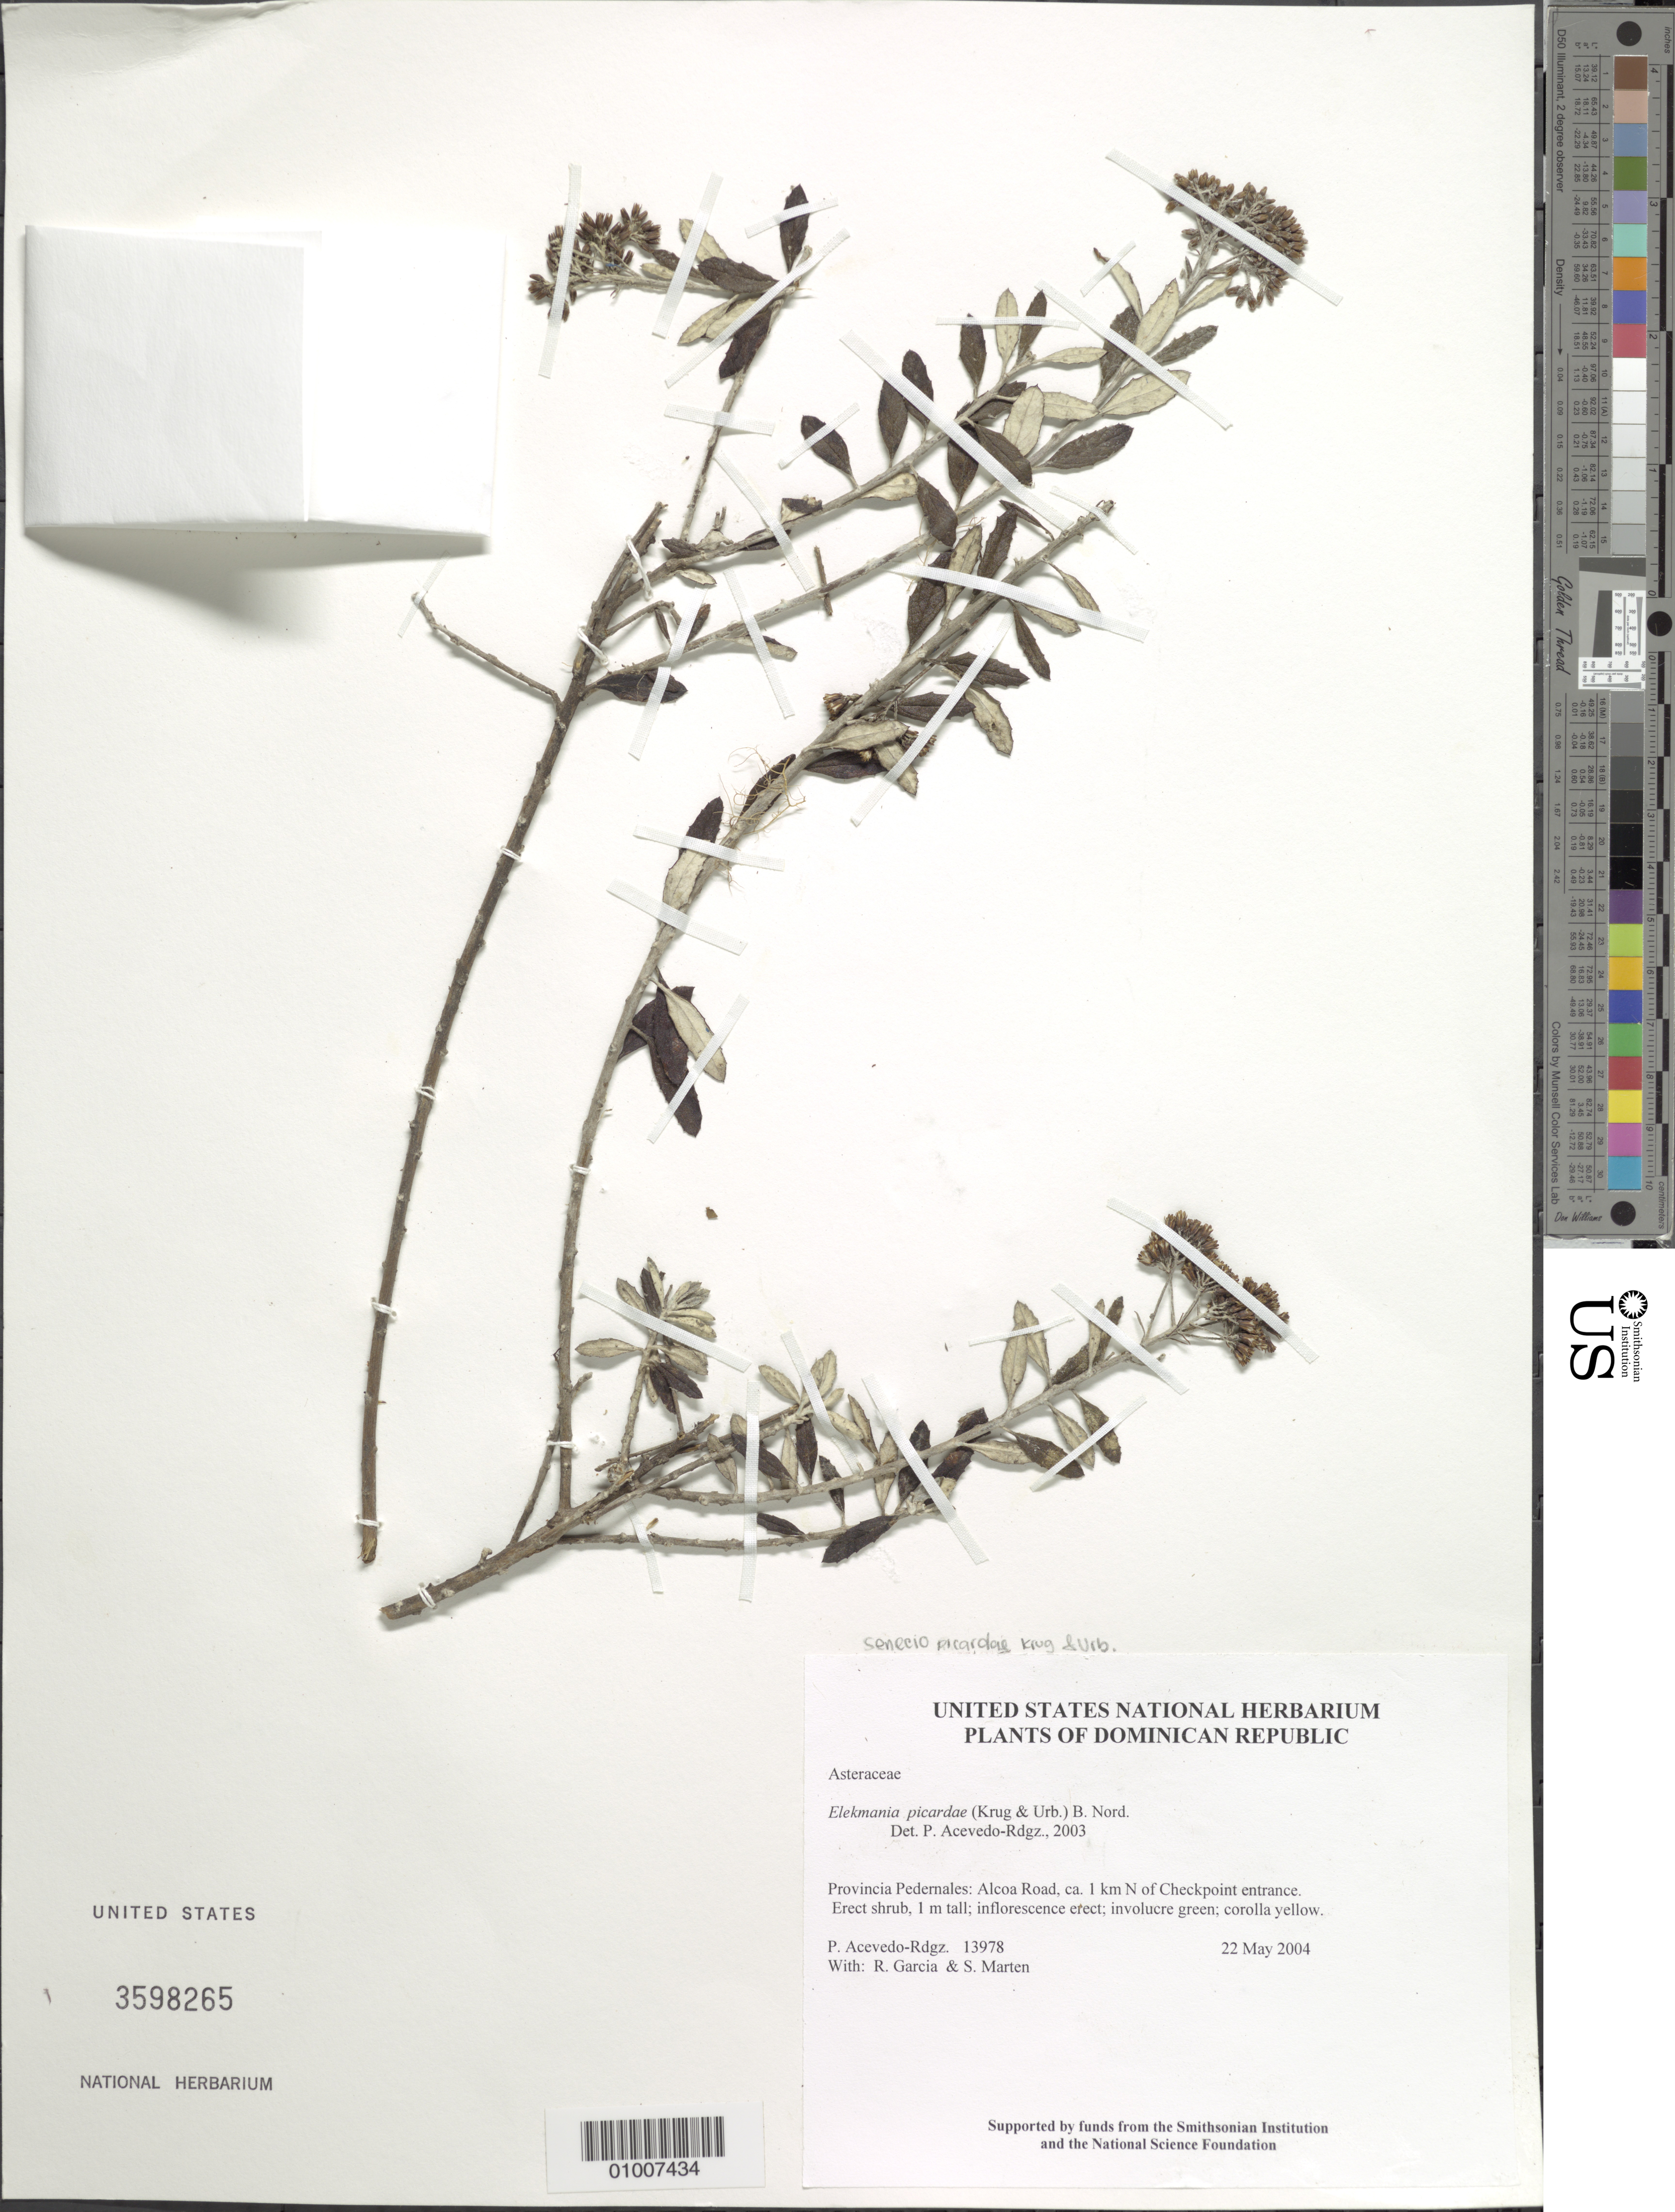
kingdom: Plantae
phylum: Tracheophyta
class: Magnoliopsida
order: Asterales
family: Asteraceae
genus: Senecio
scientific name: Senecio picardae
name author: Krug & Urb.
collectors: P. Acevedo-Rodr., R. G. García & S. Marten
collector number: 13978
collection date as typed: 22 May 2004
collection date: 2004-05-22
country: Dominican Republic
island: Hispaniola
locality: Provincia Pedernales: Alcoa Road, ca. 1 km N of Checkpoint entrance.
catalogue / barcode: US 3598265